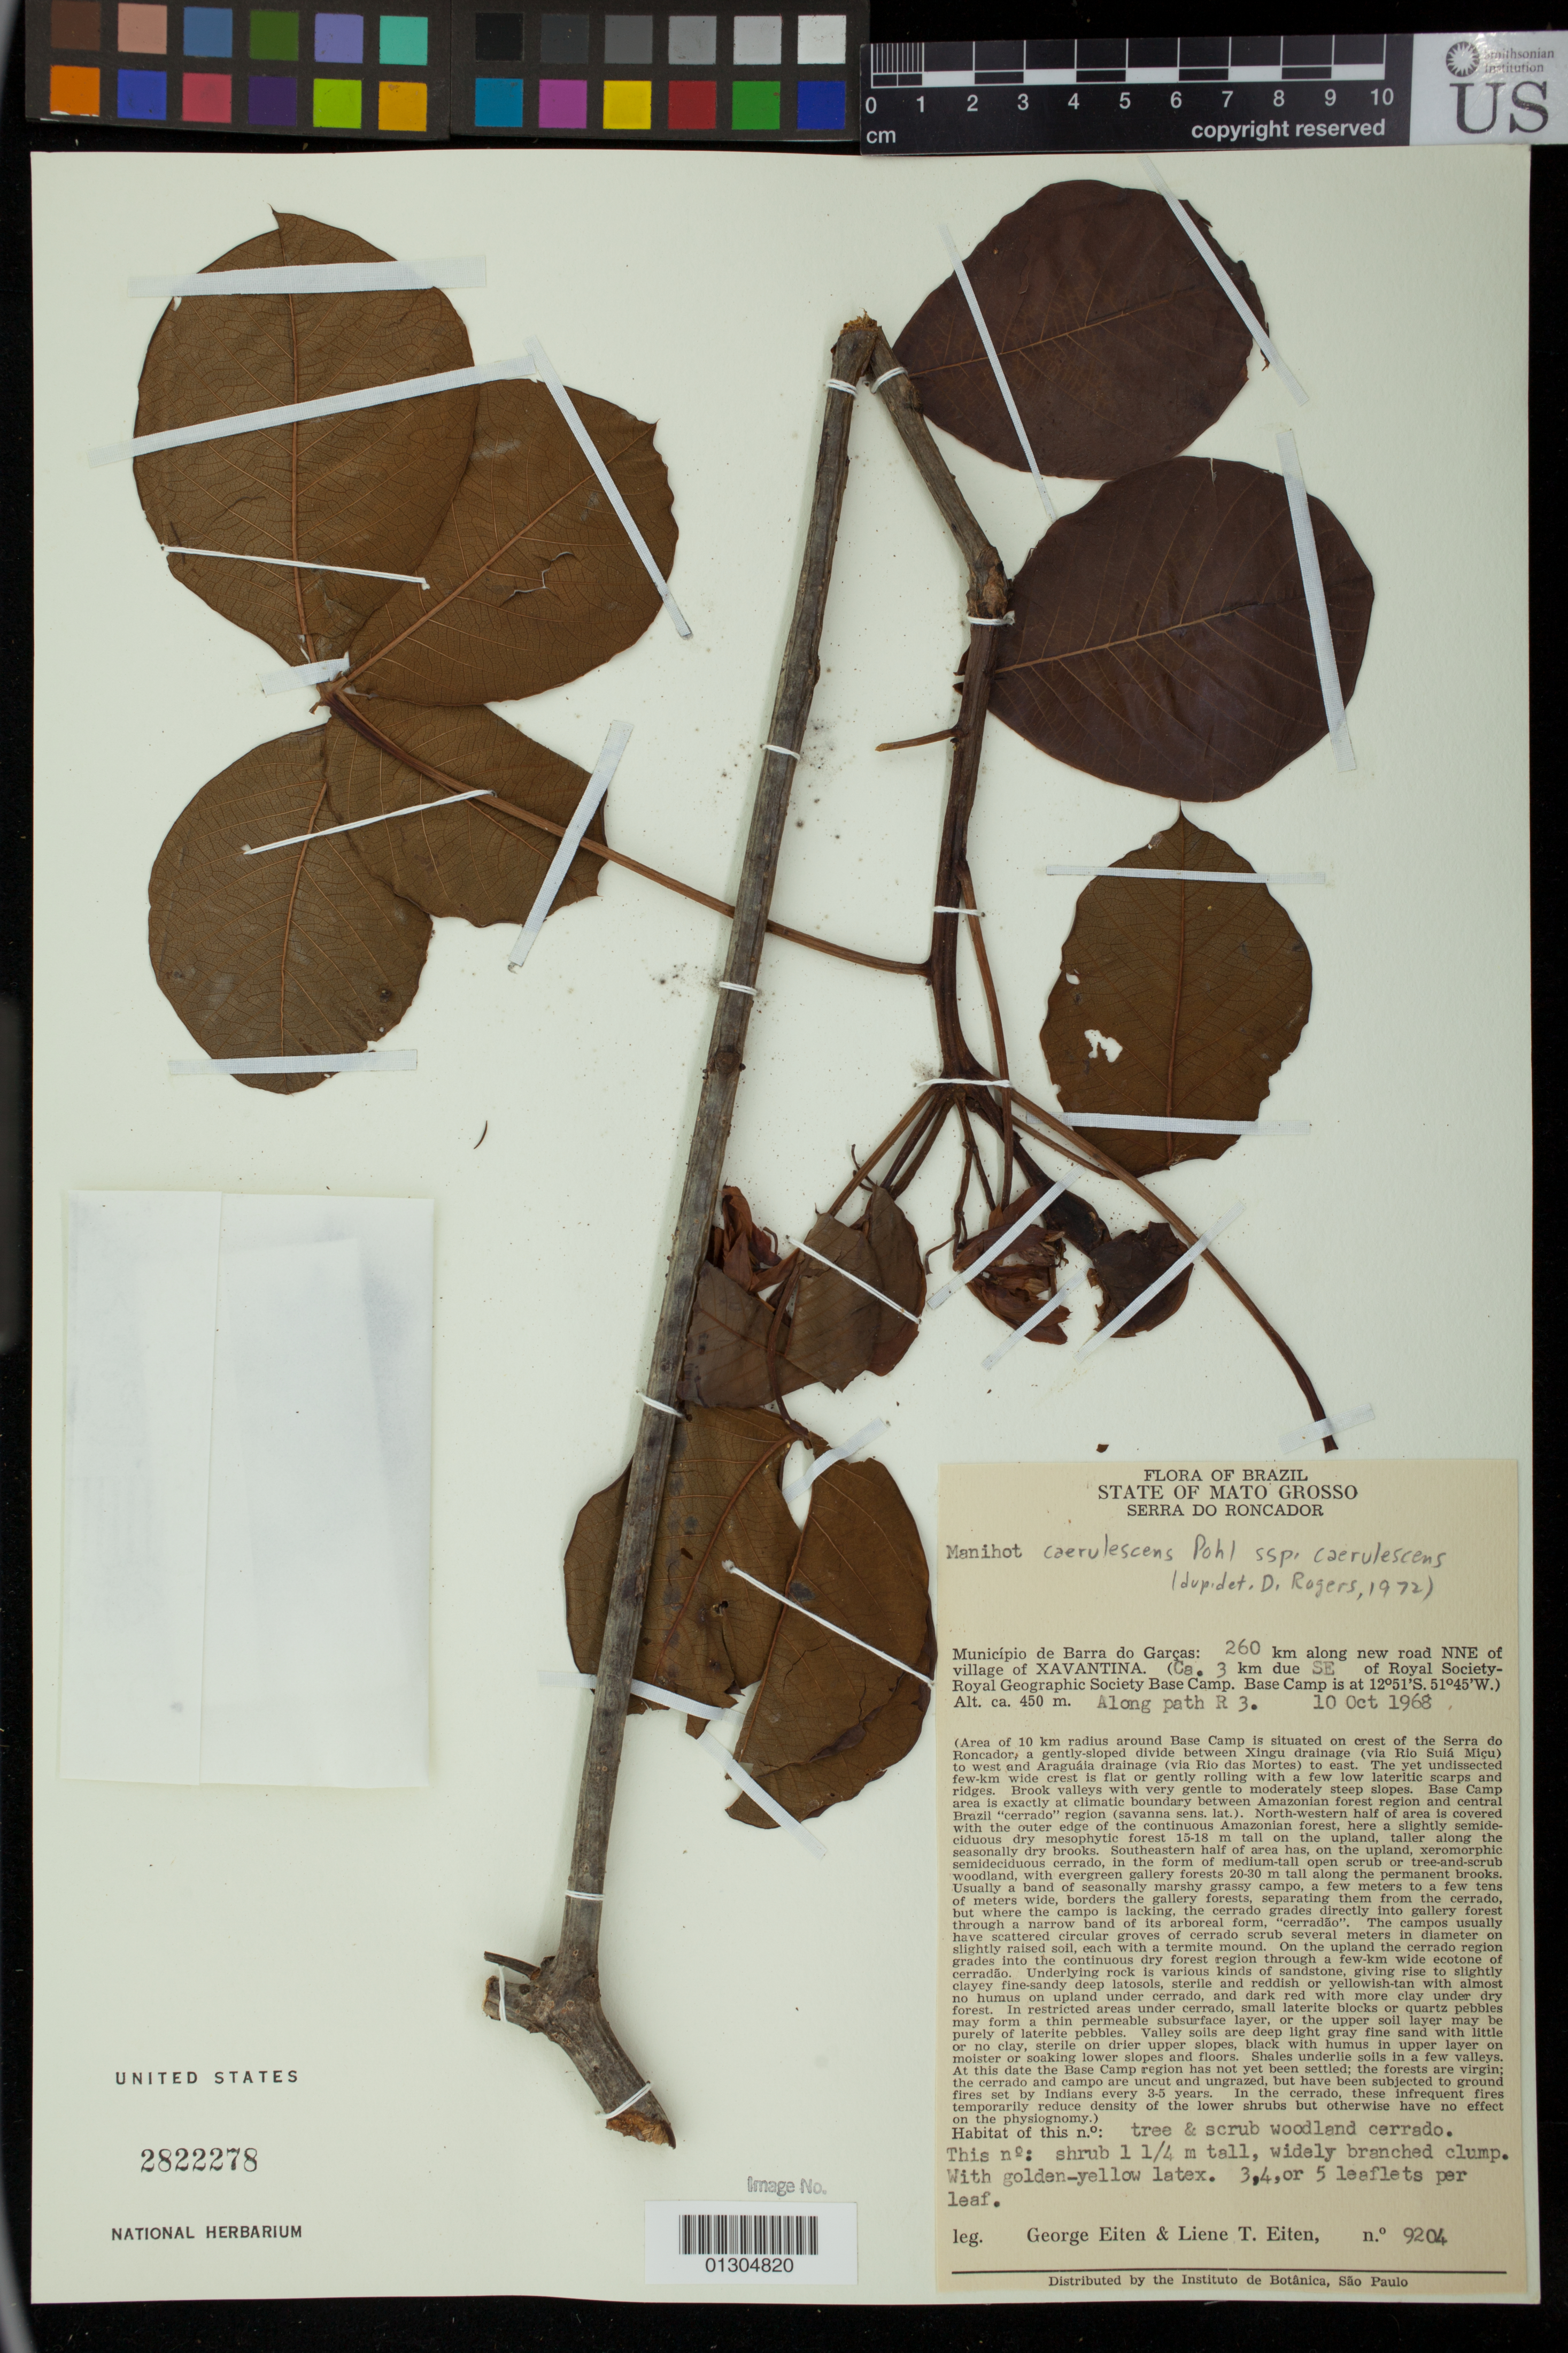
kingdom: Plantae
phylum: Tracheophyta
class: Magnoliopsida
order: Malpighiales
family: Euphorbiaceae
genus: Manihot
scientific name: Manihot caerulescens subsp. caerulescens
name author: Pohl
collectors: G. Eiten & L. T. Eiten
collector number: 9204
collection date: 1968-10-10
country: Brazil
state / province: Mato Grosso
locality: Municipio de Barra do Garcas: 260 km along new road NNE of village Xavantina (Ca. 3 km due SE of Royal Society- Royal Geographic Society Base Camp.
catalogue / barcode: US 2822278